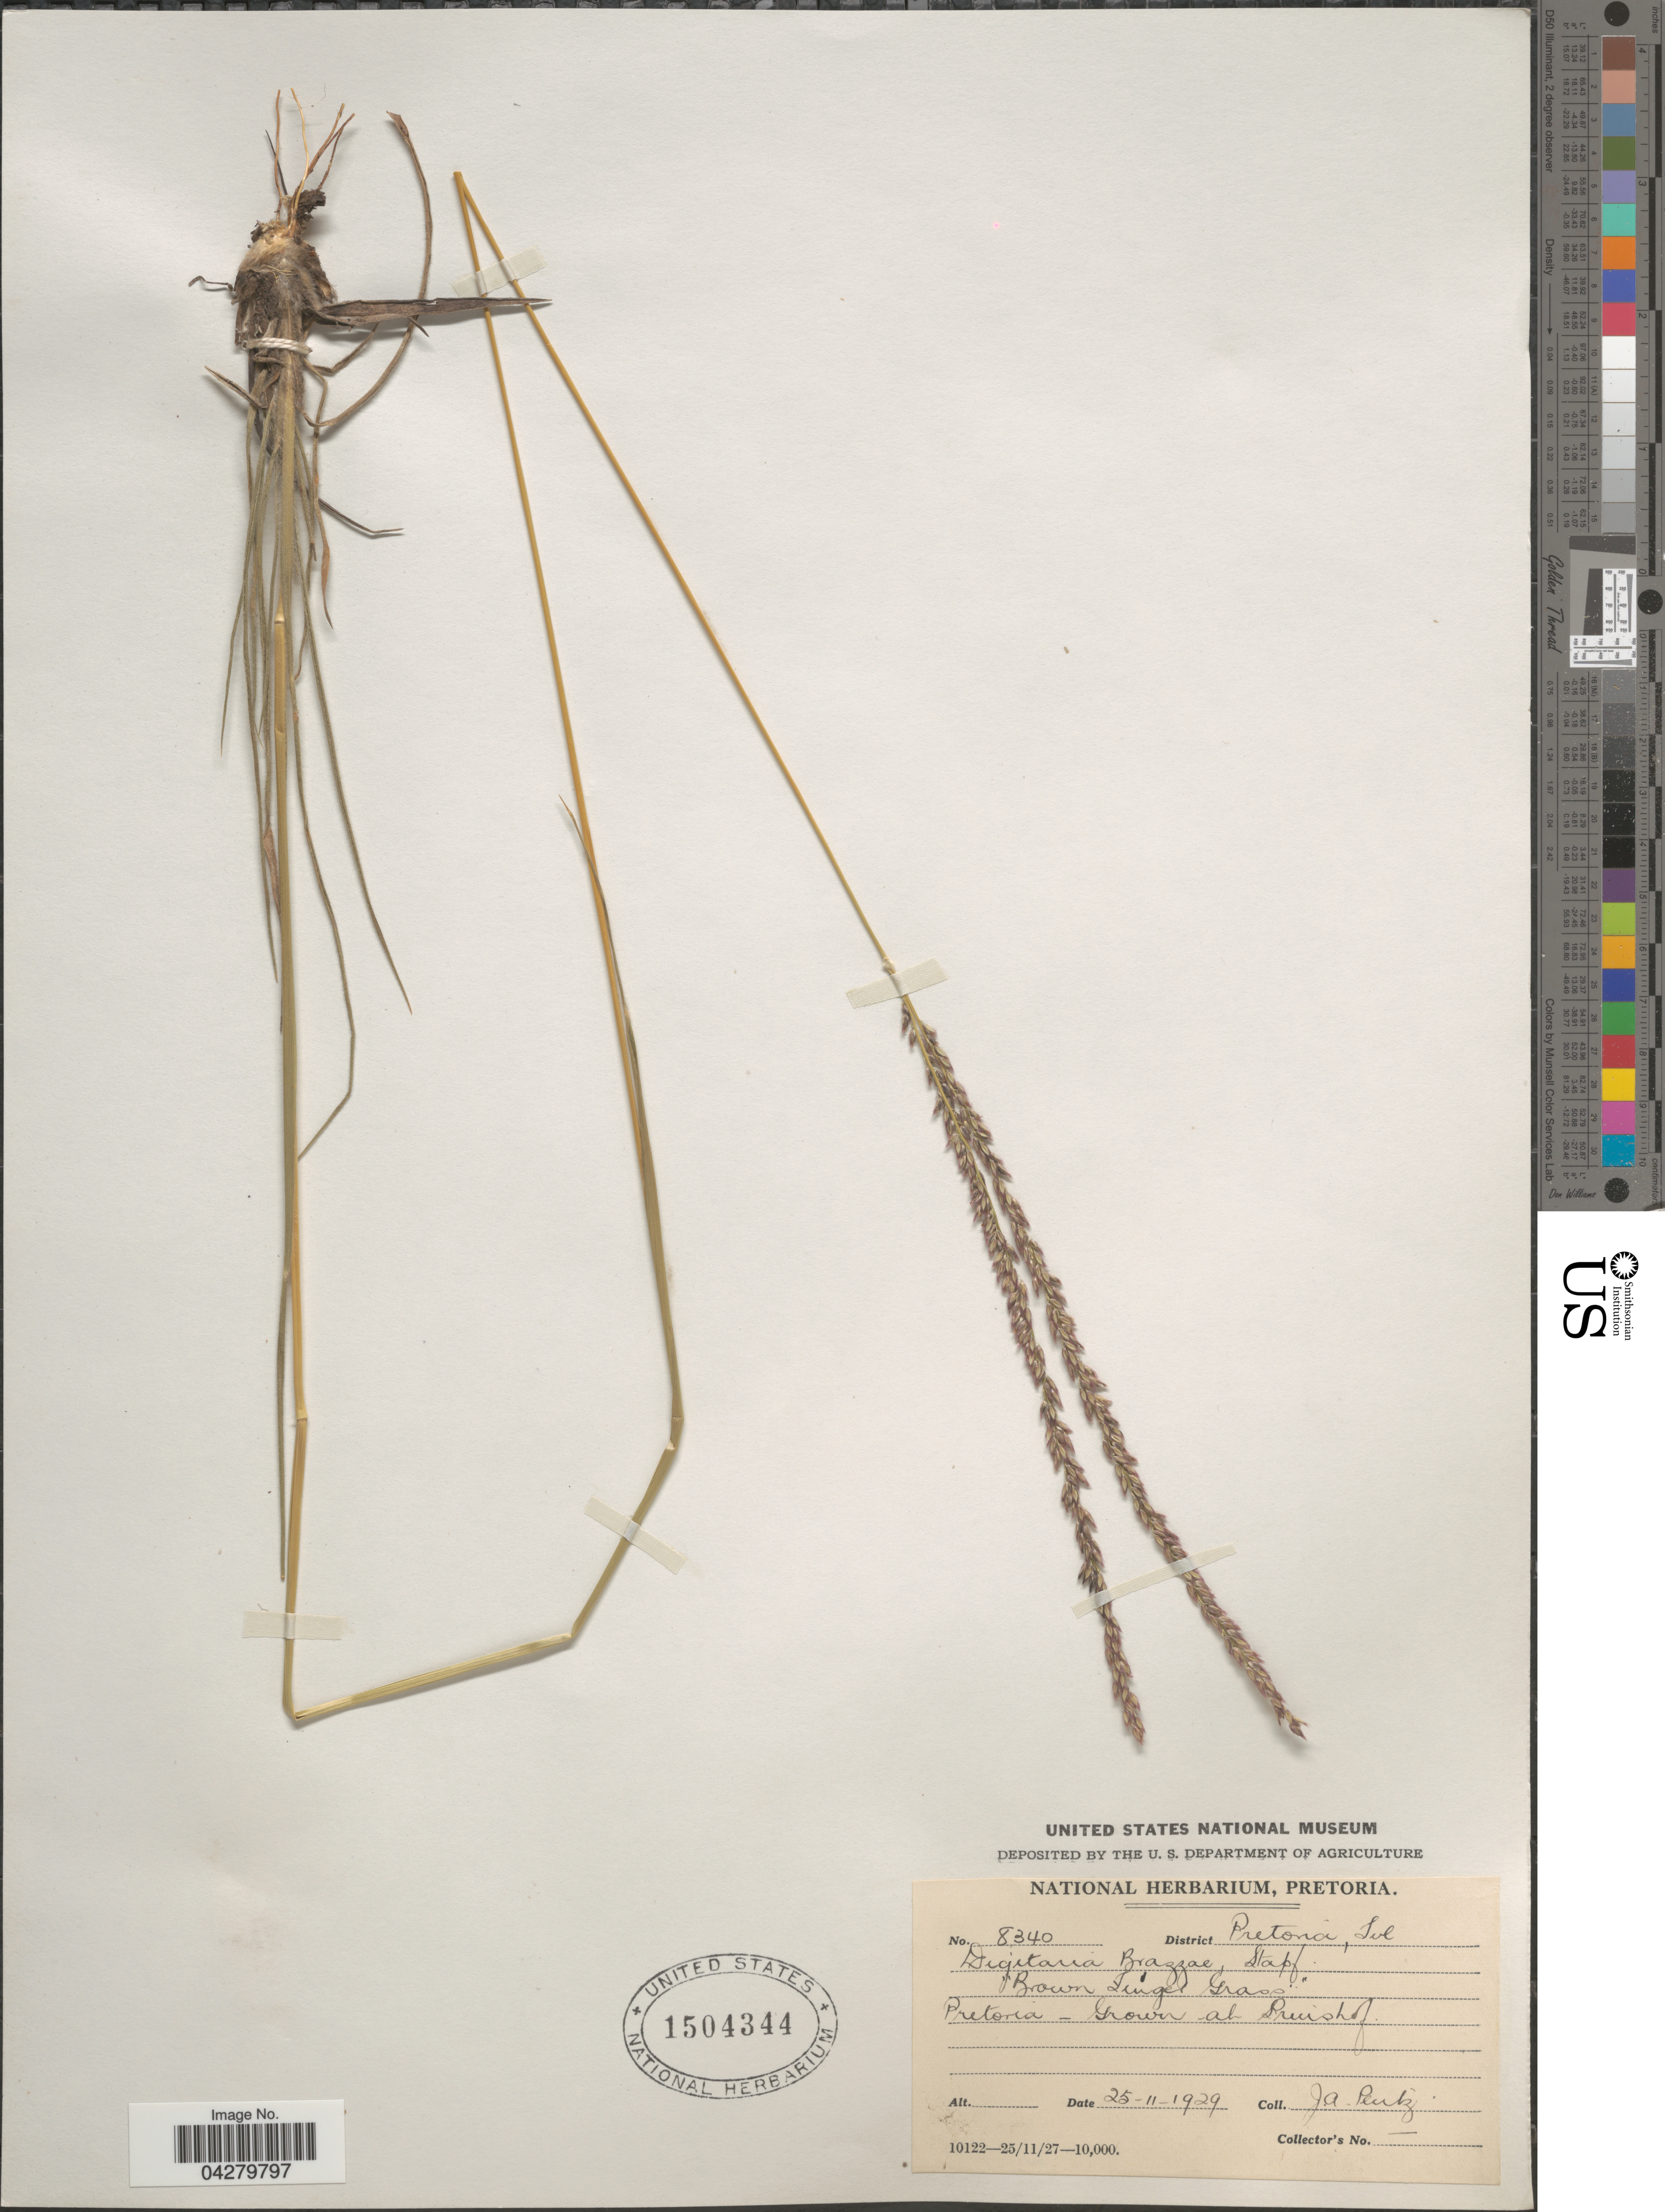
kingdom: Plantae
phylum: Tracheophyta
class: Liliopsida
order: Poales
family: Poaceae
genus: Digitaria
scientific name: Digitaria brazzae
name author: (Franch.) Stapf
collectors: J. Pentz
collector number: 8340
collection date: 1929-11-25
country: South Africa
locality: District Pretoria, Tvl. Pretoria - Grown at Prinshof.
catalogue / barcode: US 1504344